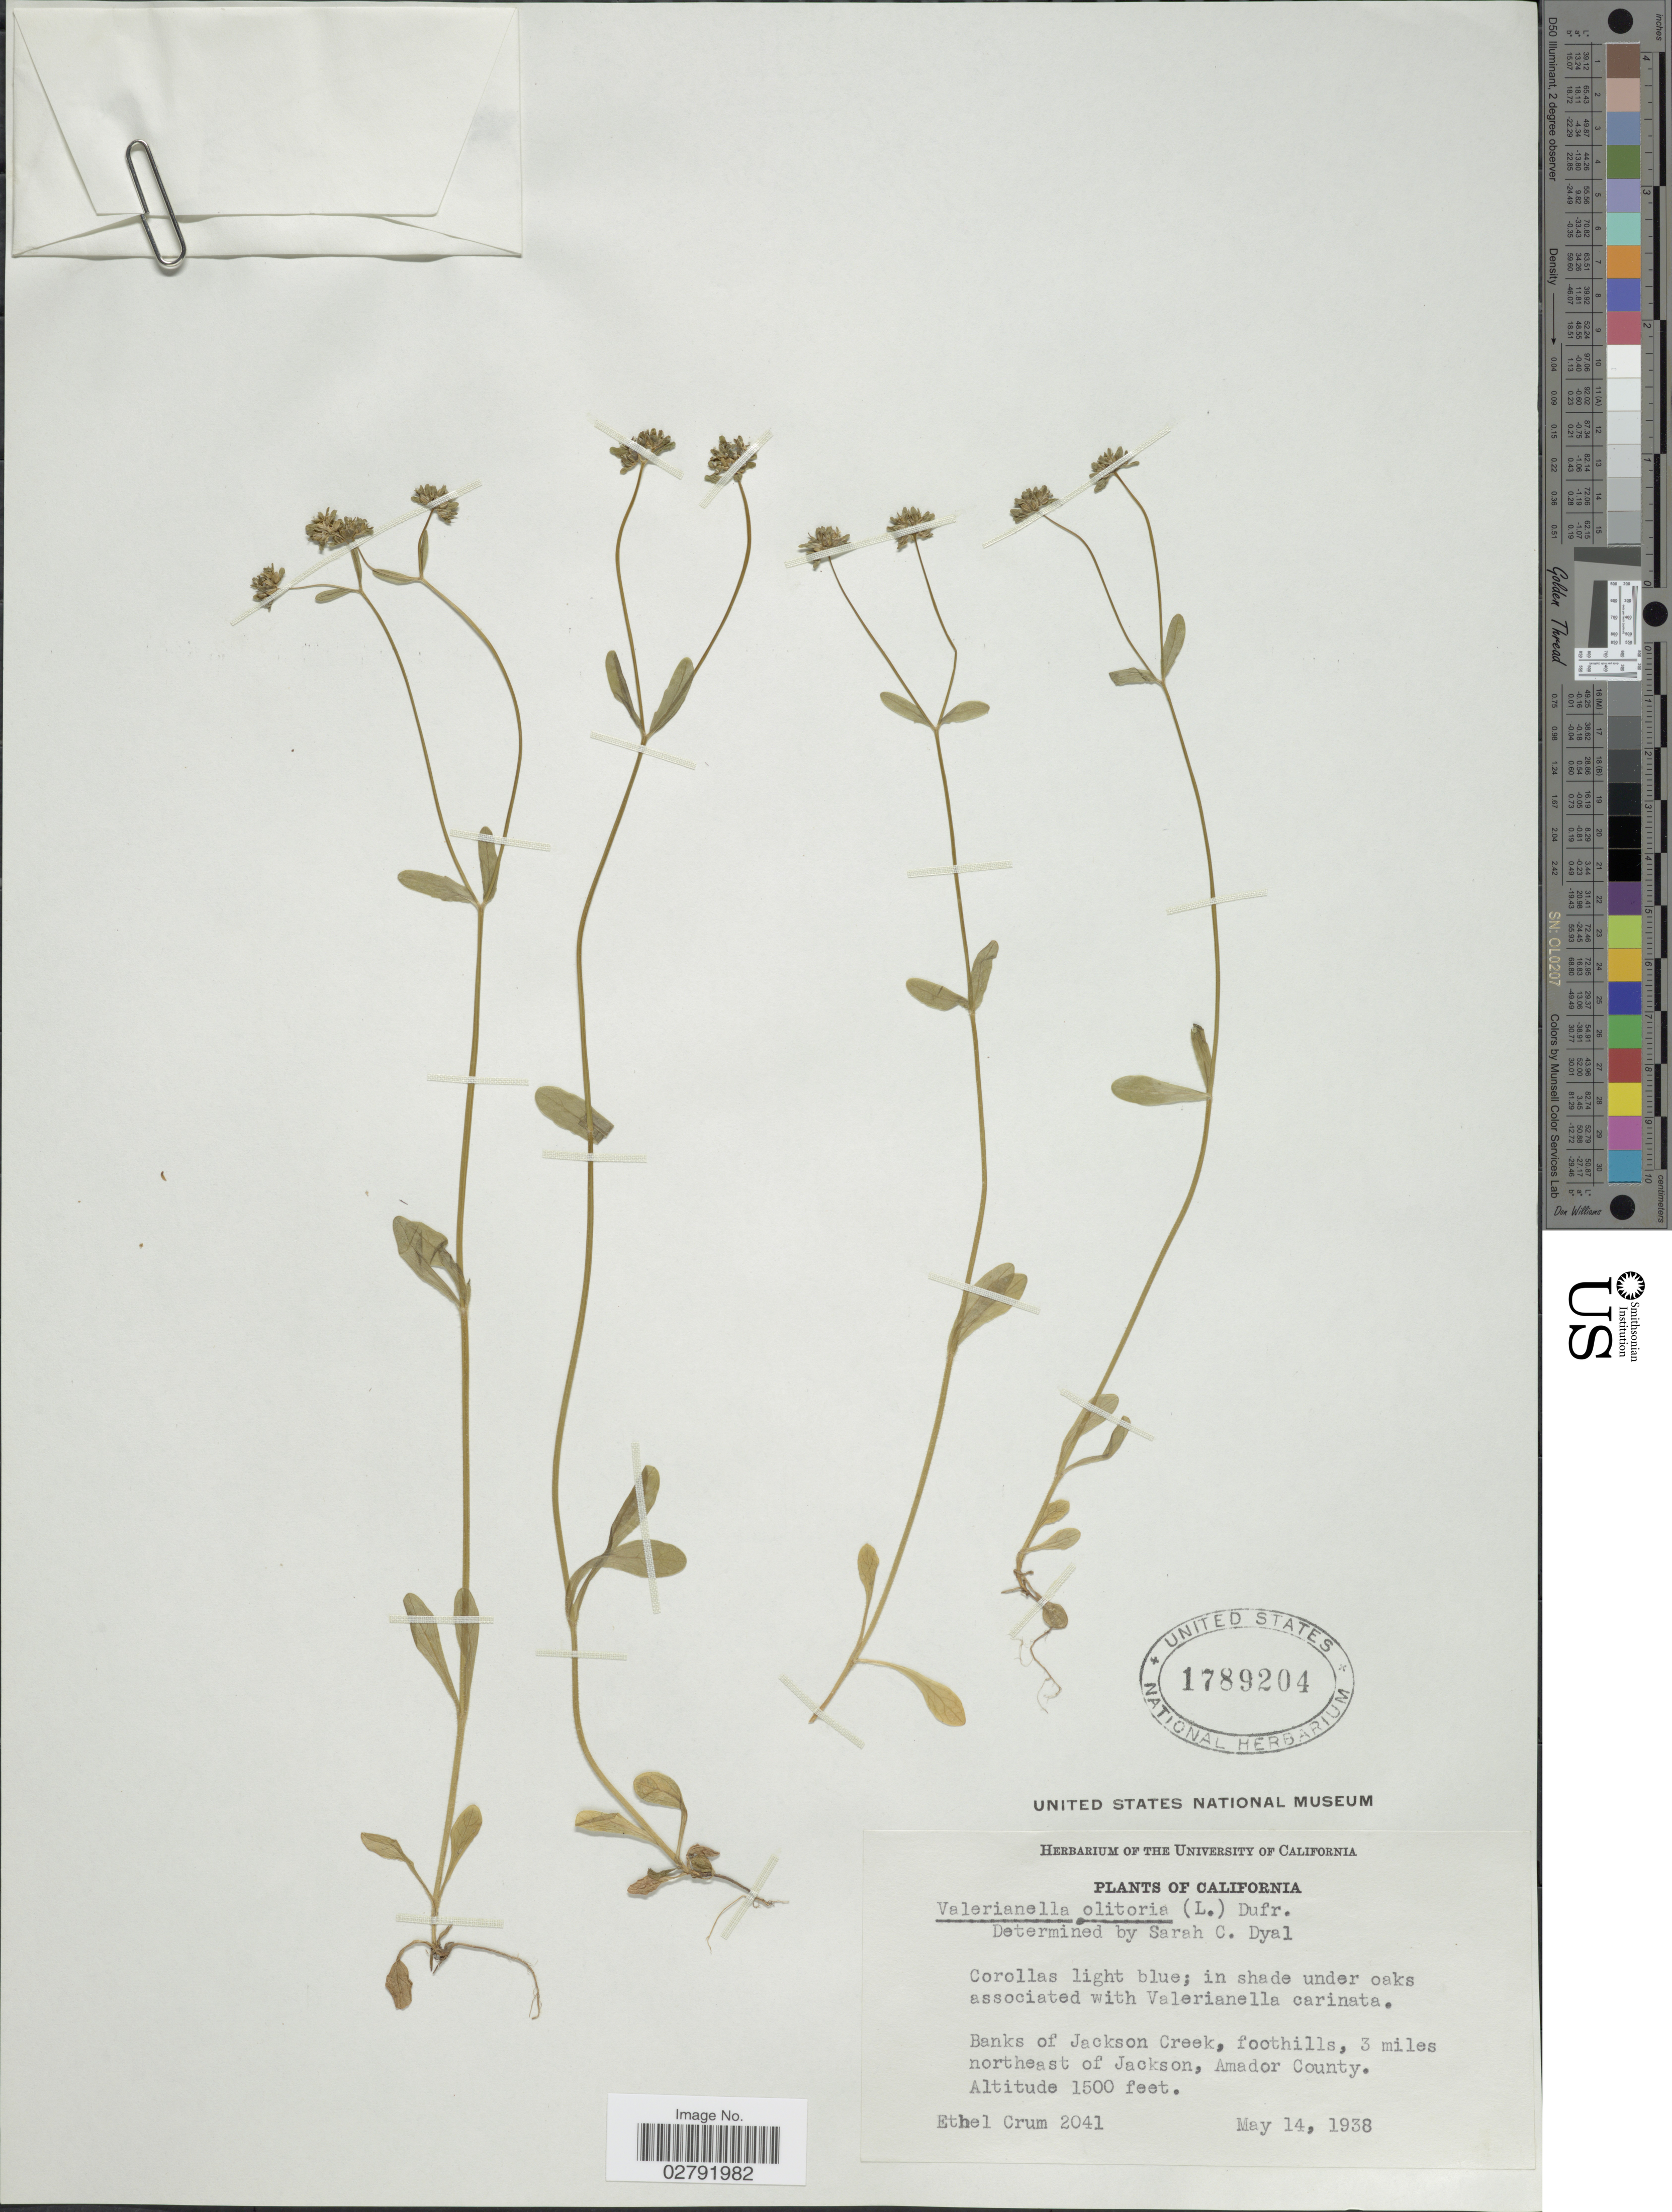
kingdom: Plantae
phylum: Tracheophyta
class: Magnoliopsida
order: Dipsacales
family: Caprifoliaceae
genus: Valerianella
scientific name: Valerianella olitoria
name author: (L.) Pollich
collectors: E. K. Crum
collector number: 2041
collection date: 1938-05-14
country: United States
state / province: California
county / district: Amador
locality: Banks of Jackson Creek, foothills, 3 miles northeast of Jackson, Amador County.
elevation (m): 457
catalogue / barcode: US 1789204